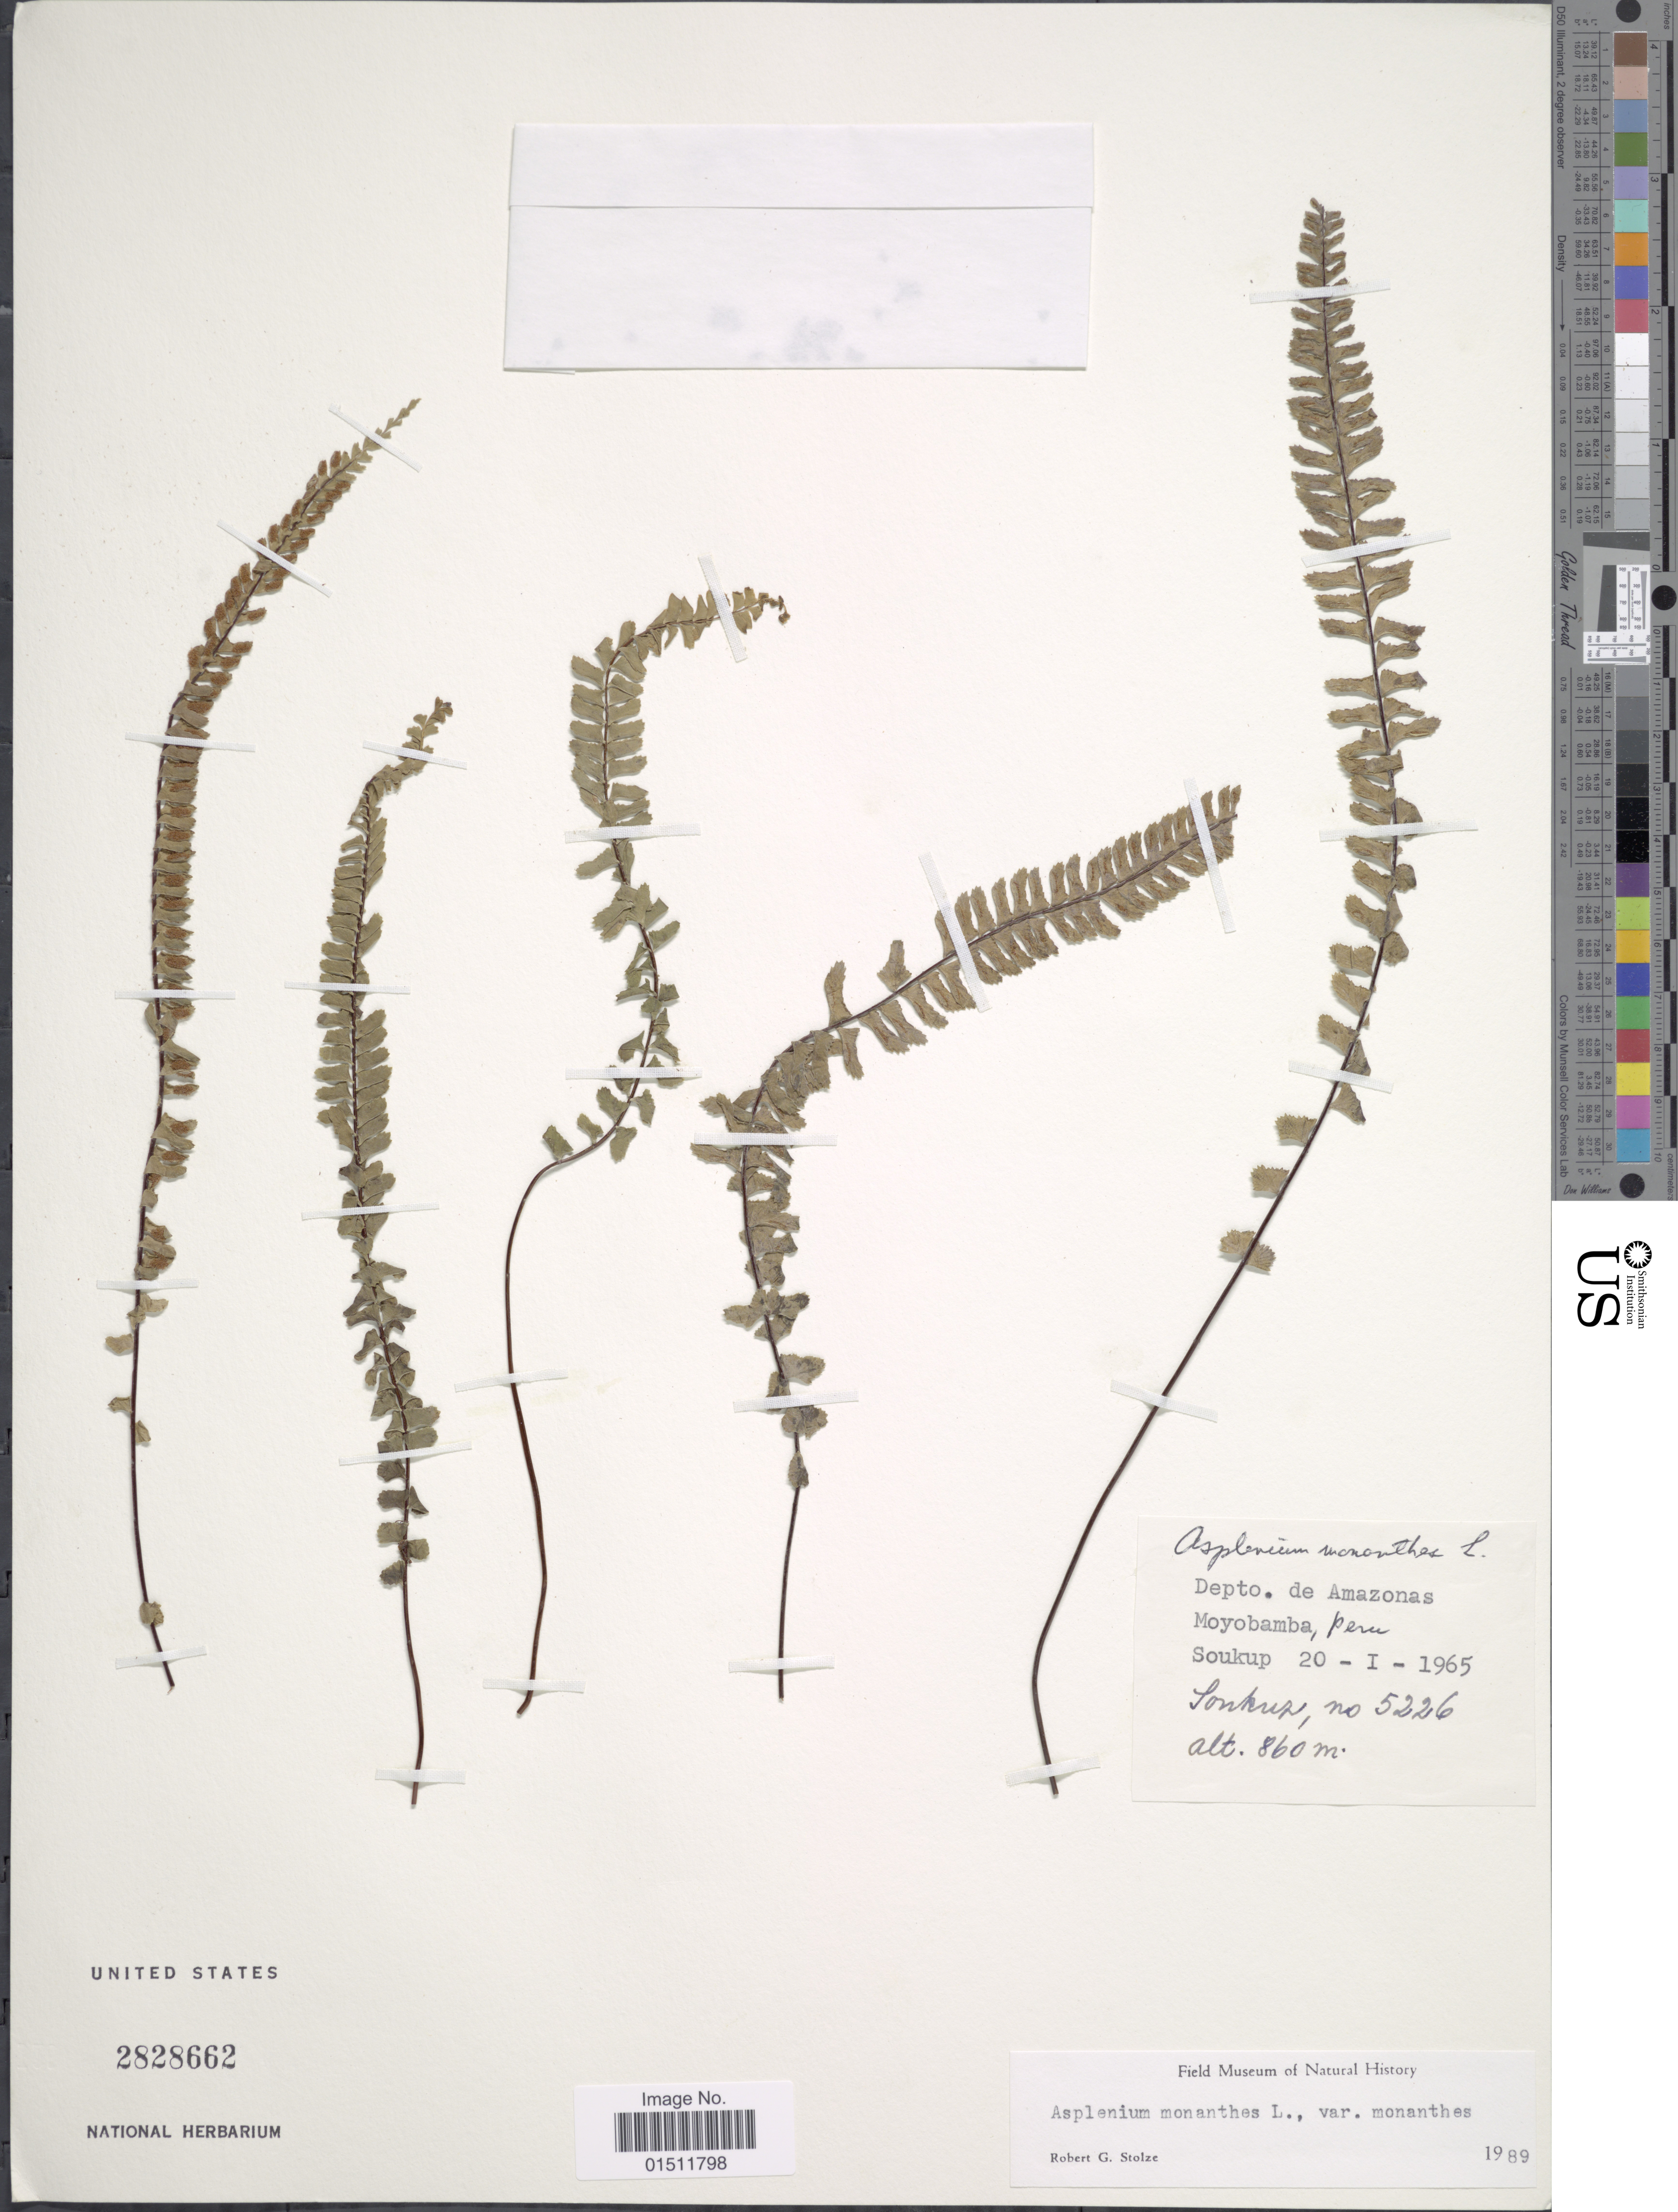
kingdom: Plantae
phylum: Tracheophyta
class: Polypodiopsida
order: Polypodiales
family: Aspleniaceae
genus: Asplenium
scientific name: Asplenium monanthes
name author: L.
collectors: -- Soukup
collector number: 5226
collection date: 1965-01-20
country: Peru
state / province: Amazonas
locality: Depto. de Amazonas Moyobamba, Peru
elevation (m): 860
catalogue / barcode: US 2828662